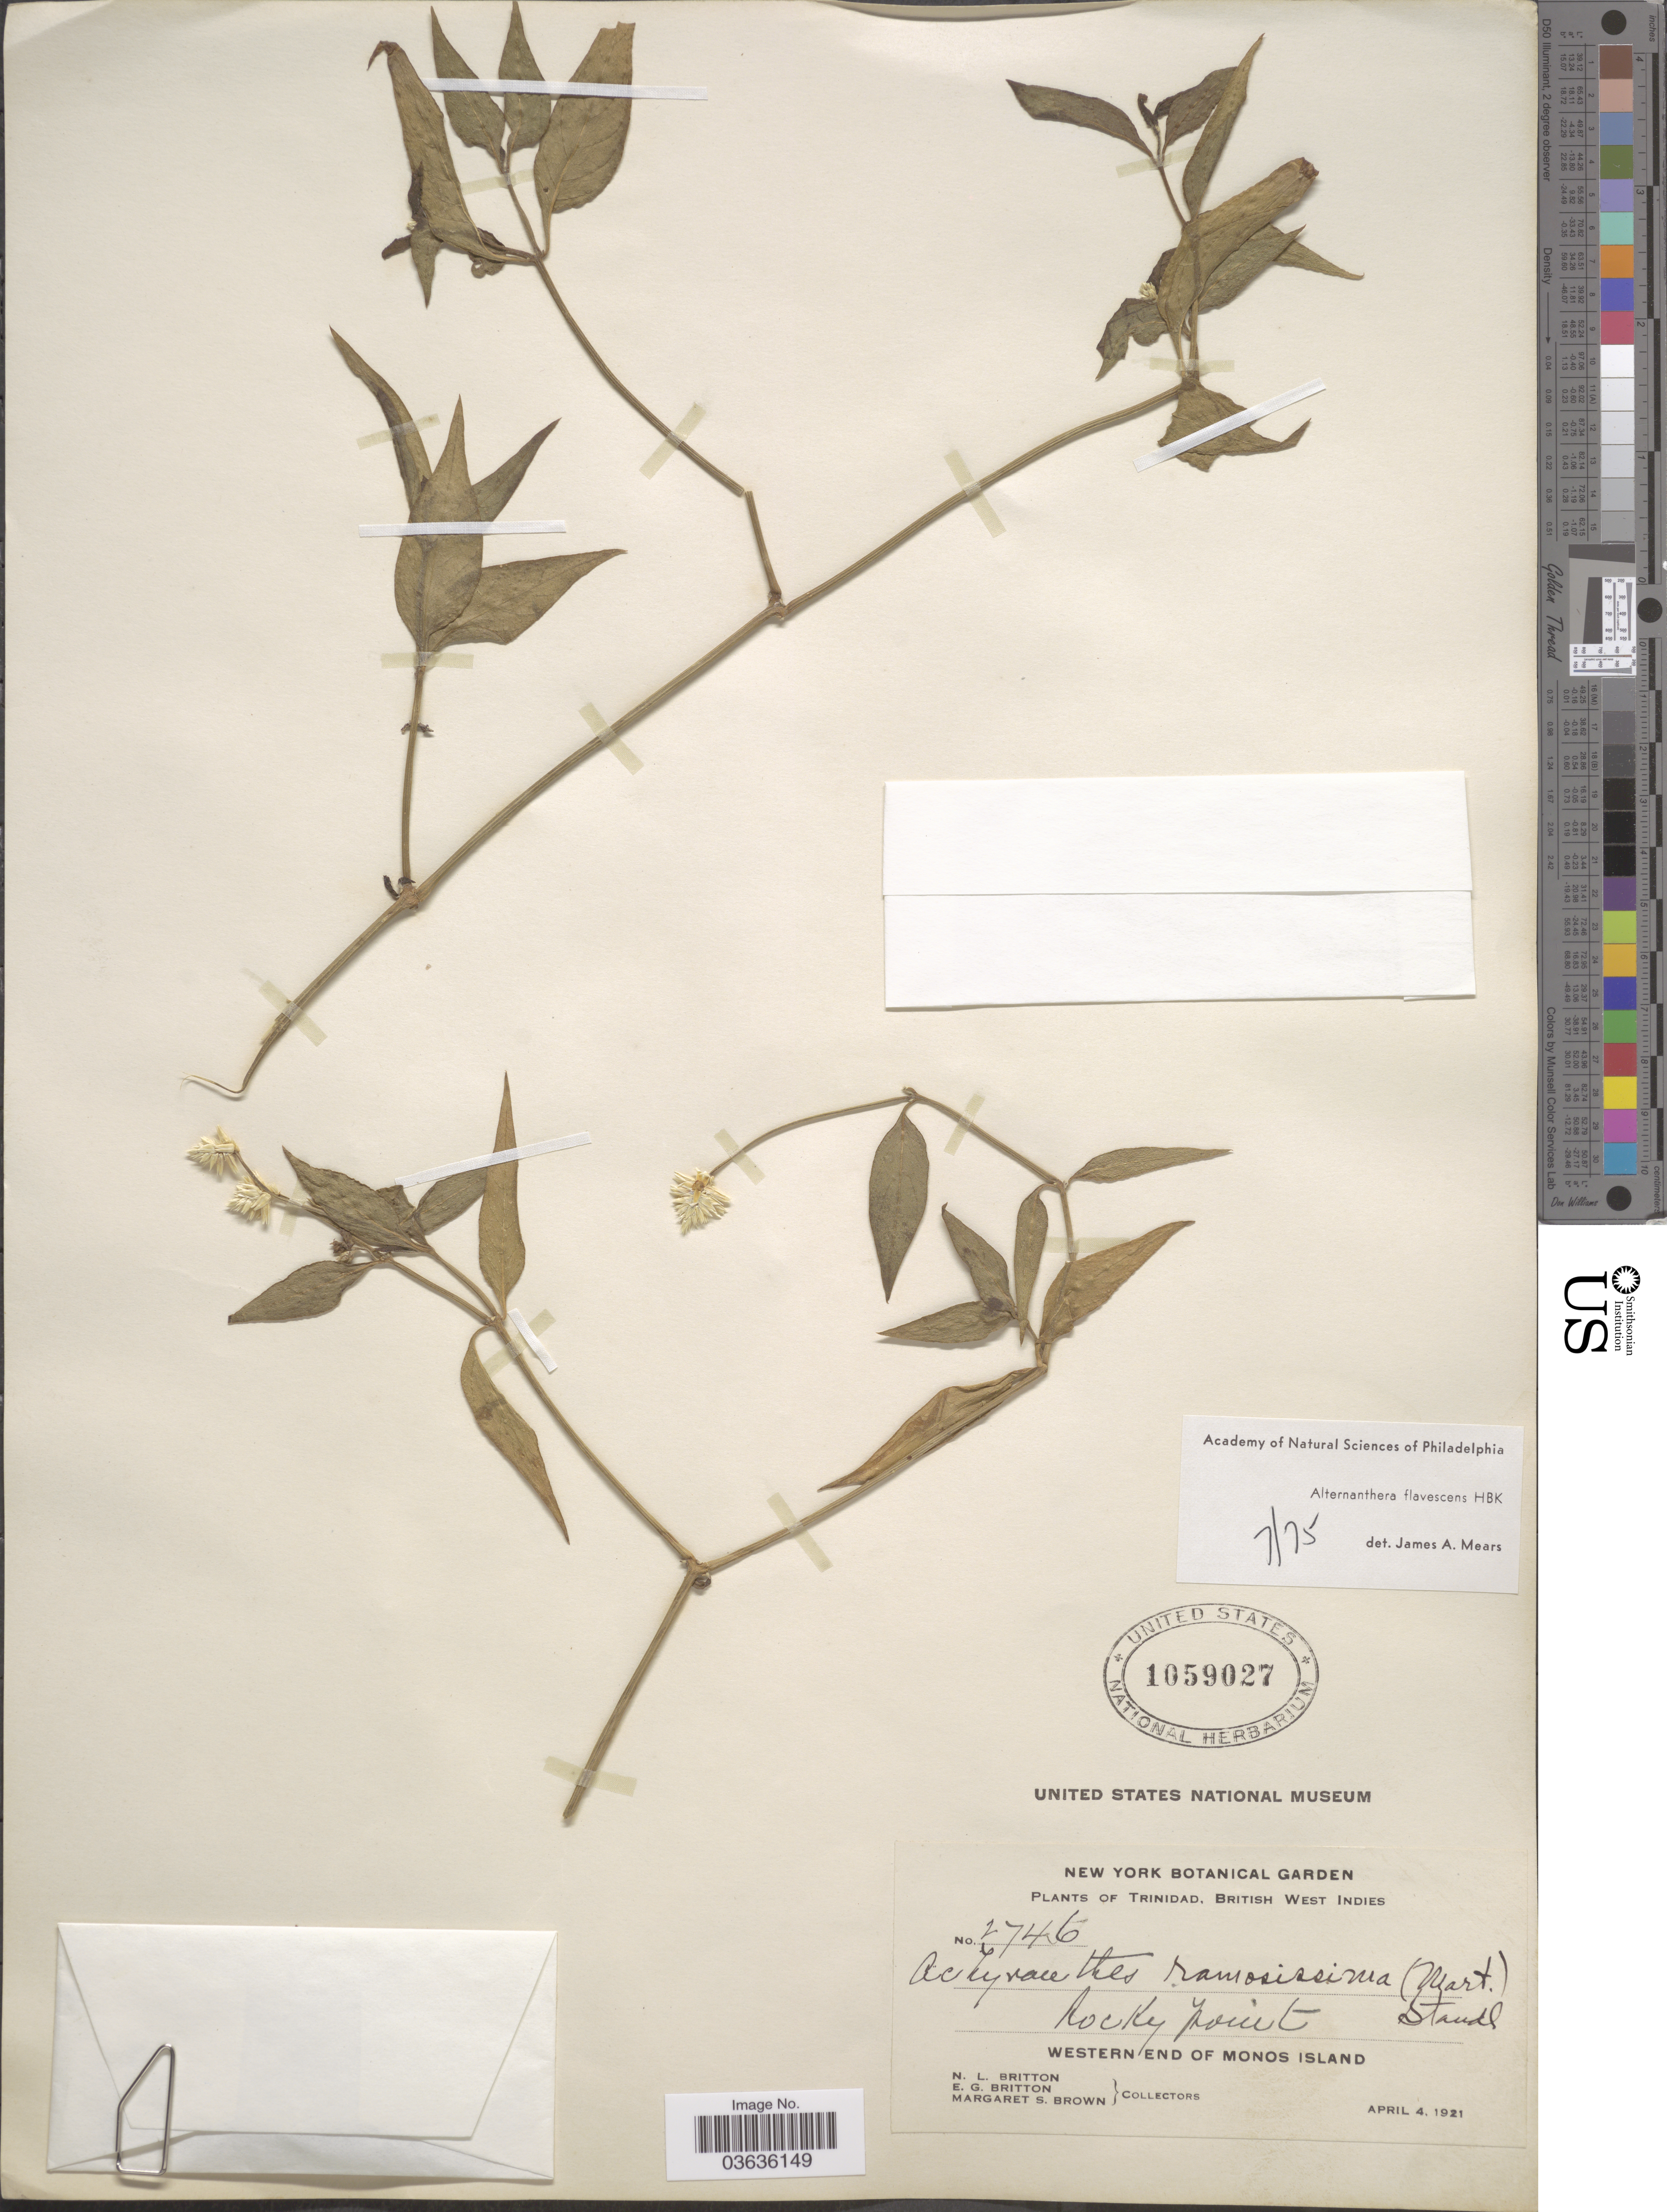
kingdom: Plantae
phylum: Tracheophyta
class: Magnoliopsida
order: Caryophyllales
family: Amaranthaceae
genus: Alternanthera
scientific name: Alternanthera flavescens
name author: Kunth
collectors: N. Britton, E. G. Britton & M. S. Brown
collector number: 2746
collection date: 1921-04-04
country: Trinidad and Tobago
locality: Trinidad, British West Indies. Rocky point. Western end of Monos Island.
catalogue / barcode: US 1059027